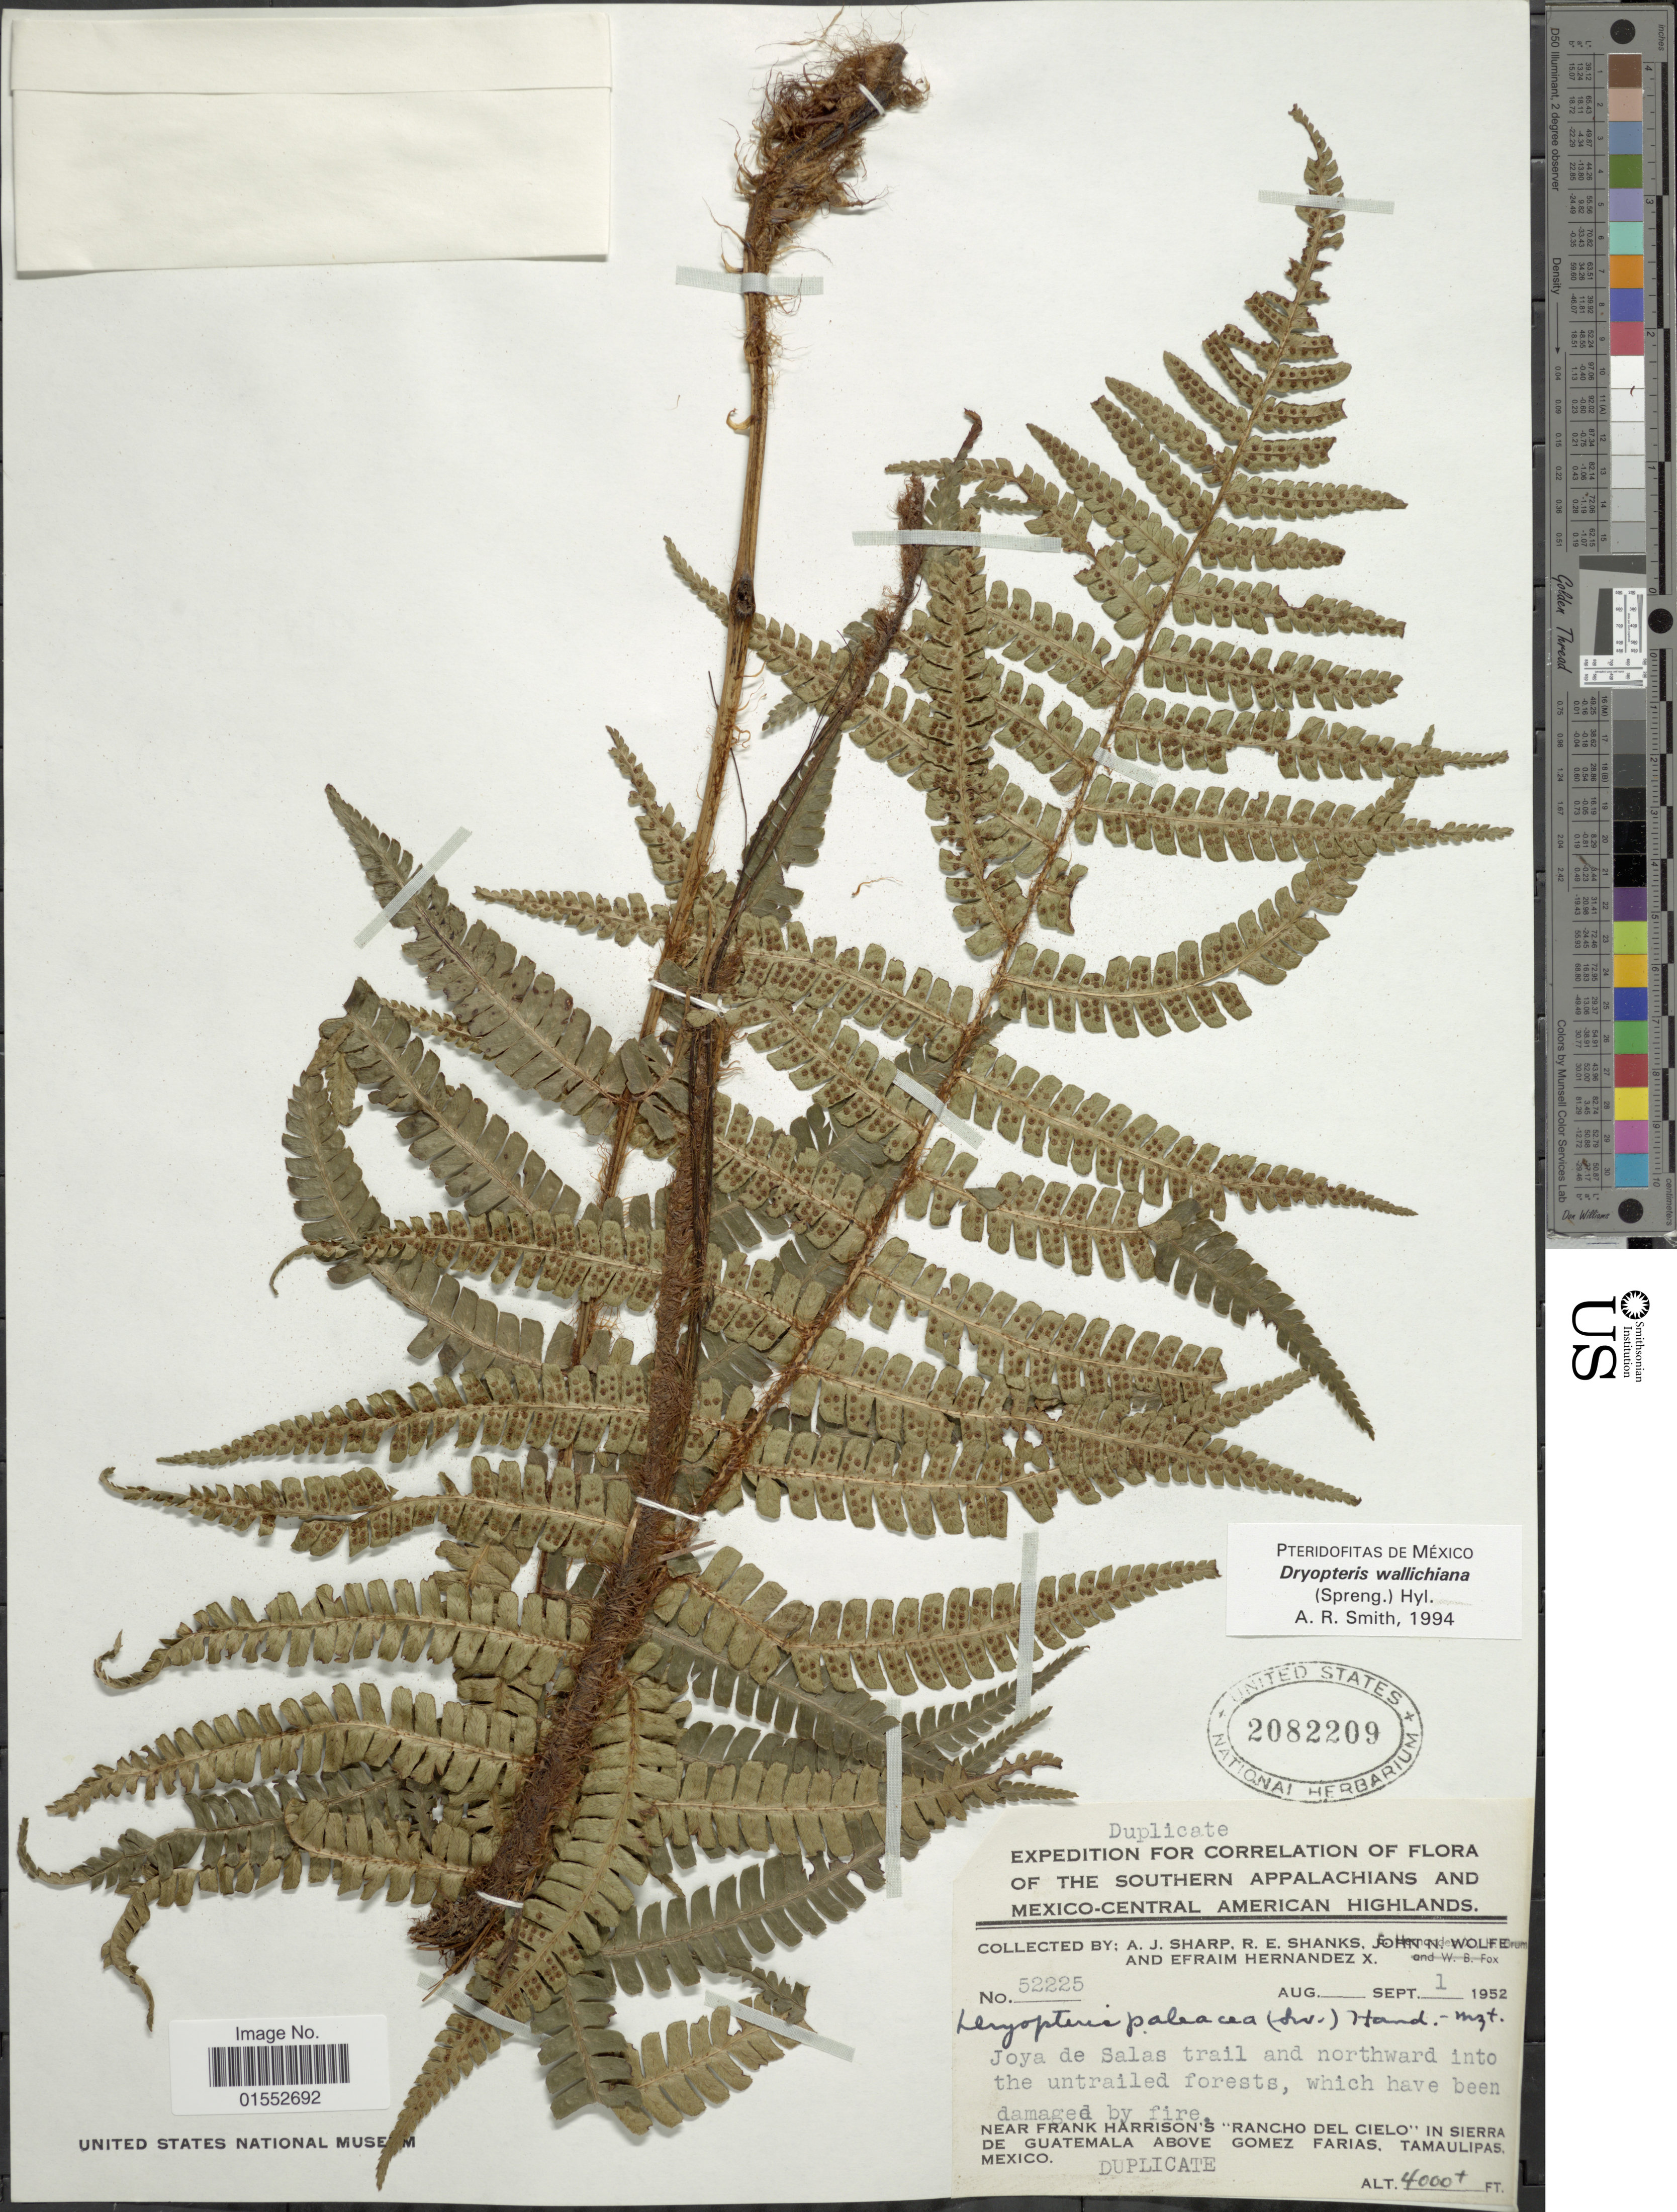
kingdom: Plantae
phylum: Tracheophyta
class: Polypodiopsida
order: Polypodiales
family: Dryopteridaceae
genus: Dryopteris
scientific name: Dryopteris wallichiana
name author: (Spreng.) Hyl.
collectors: A. J. Sharp, R. Shanks, J. Wolfe & E. Hernandez X.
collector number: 52225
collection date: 1952-09-01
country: Mexico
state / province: Tamaulipas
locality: Southern Appalachians and Mexico-Central American Highlands, Joya de Salas trail and northward into the untrailed forests, near Frank Harrison's Rancho del Cielo, in Sierra de Guatemala above Gomez Farias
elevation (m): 1219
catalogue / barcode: US 2082209